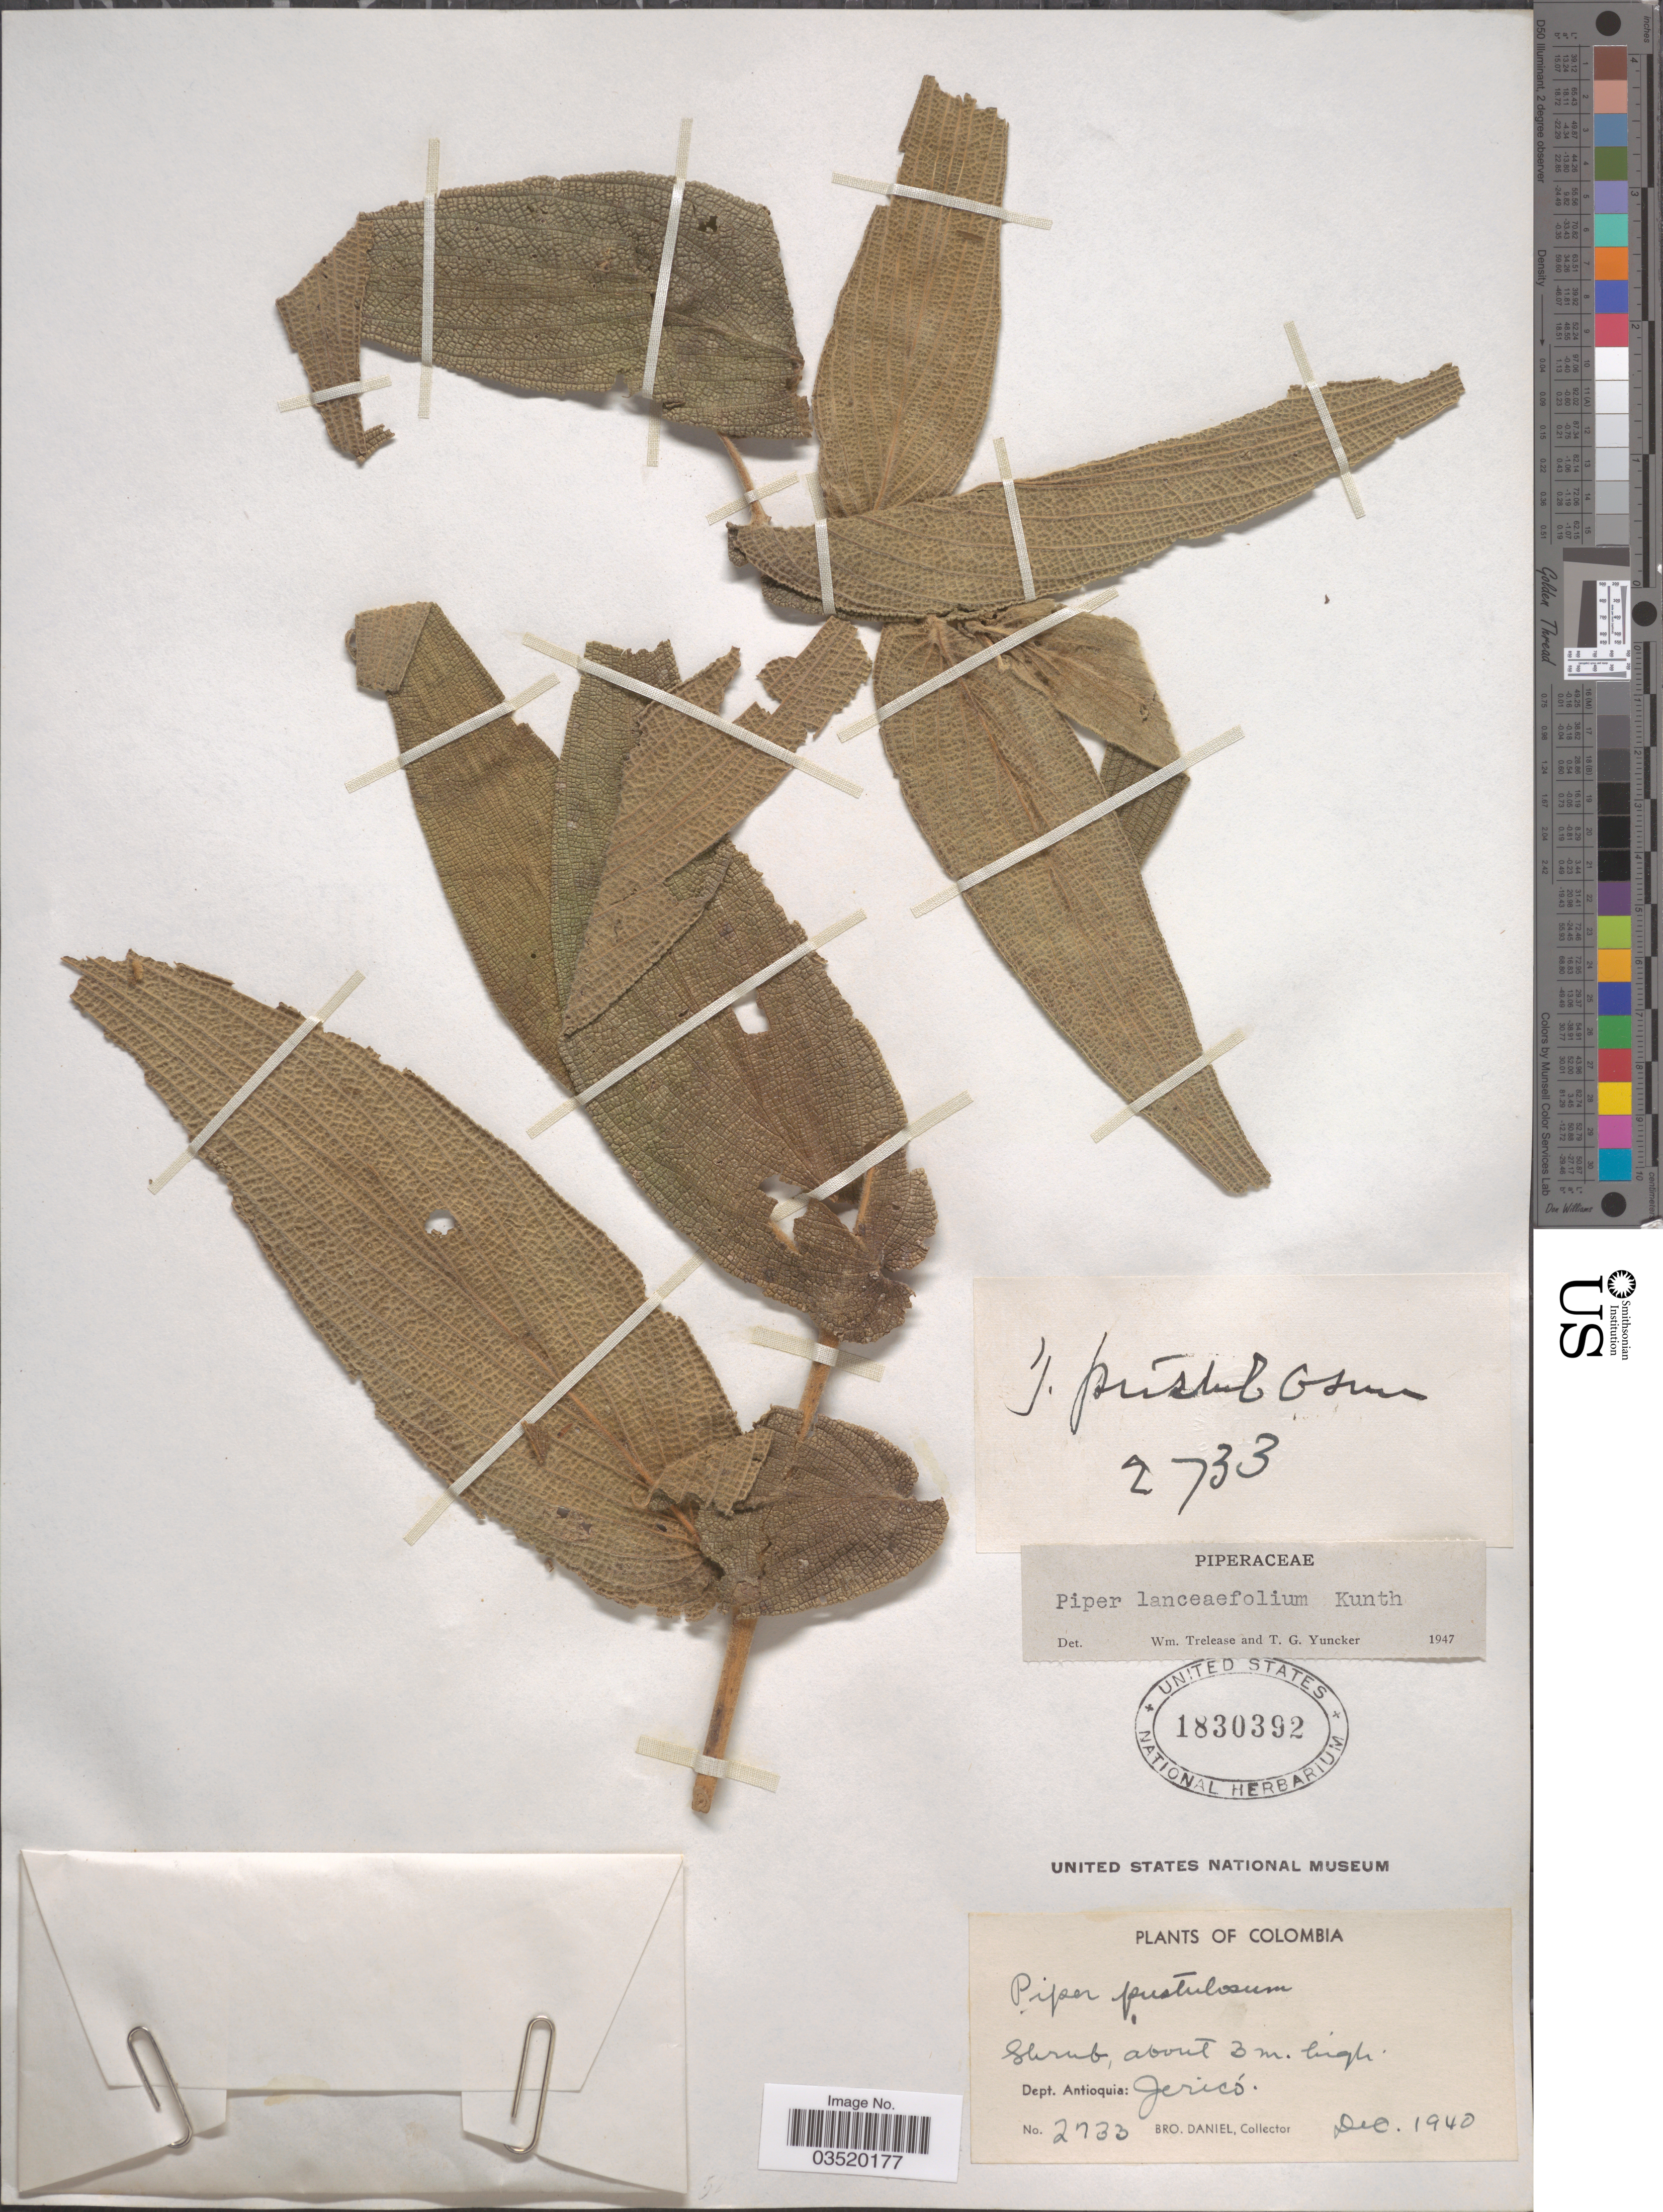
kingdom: Plantae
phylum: Tracheophyta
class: Magnoliopsida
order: Piperales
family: Piperaceae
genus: Piper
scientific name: Piper lanceifolium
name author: Kunth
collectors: Bro. Daniel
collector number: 2733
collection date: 1940-12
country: Colombia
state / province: Antioquia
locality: Dept. Antioquia: Jericó.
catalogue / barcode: US 1830392